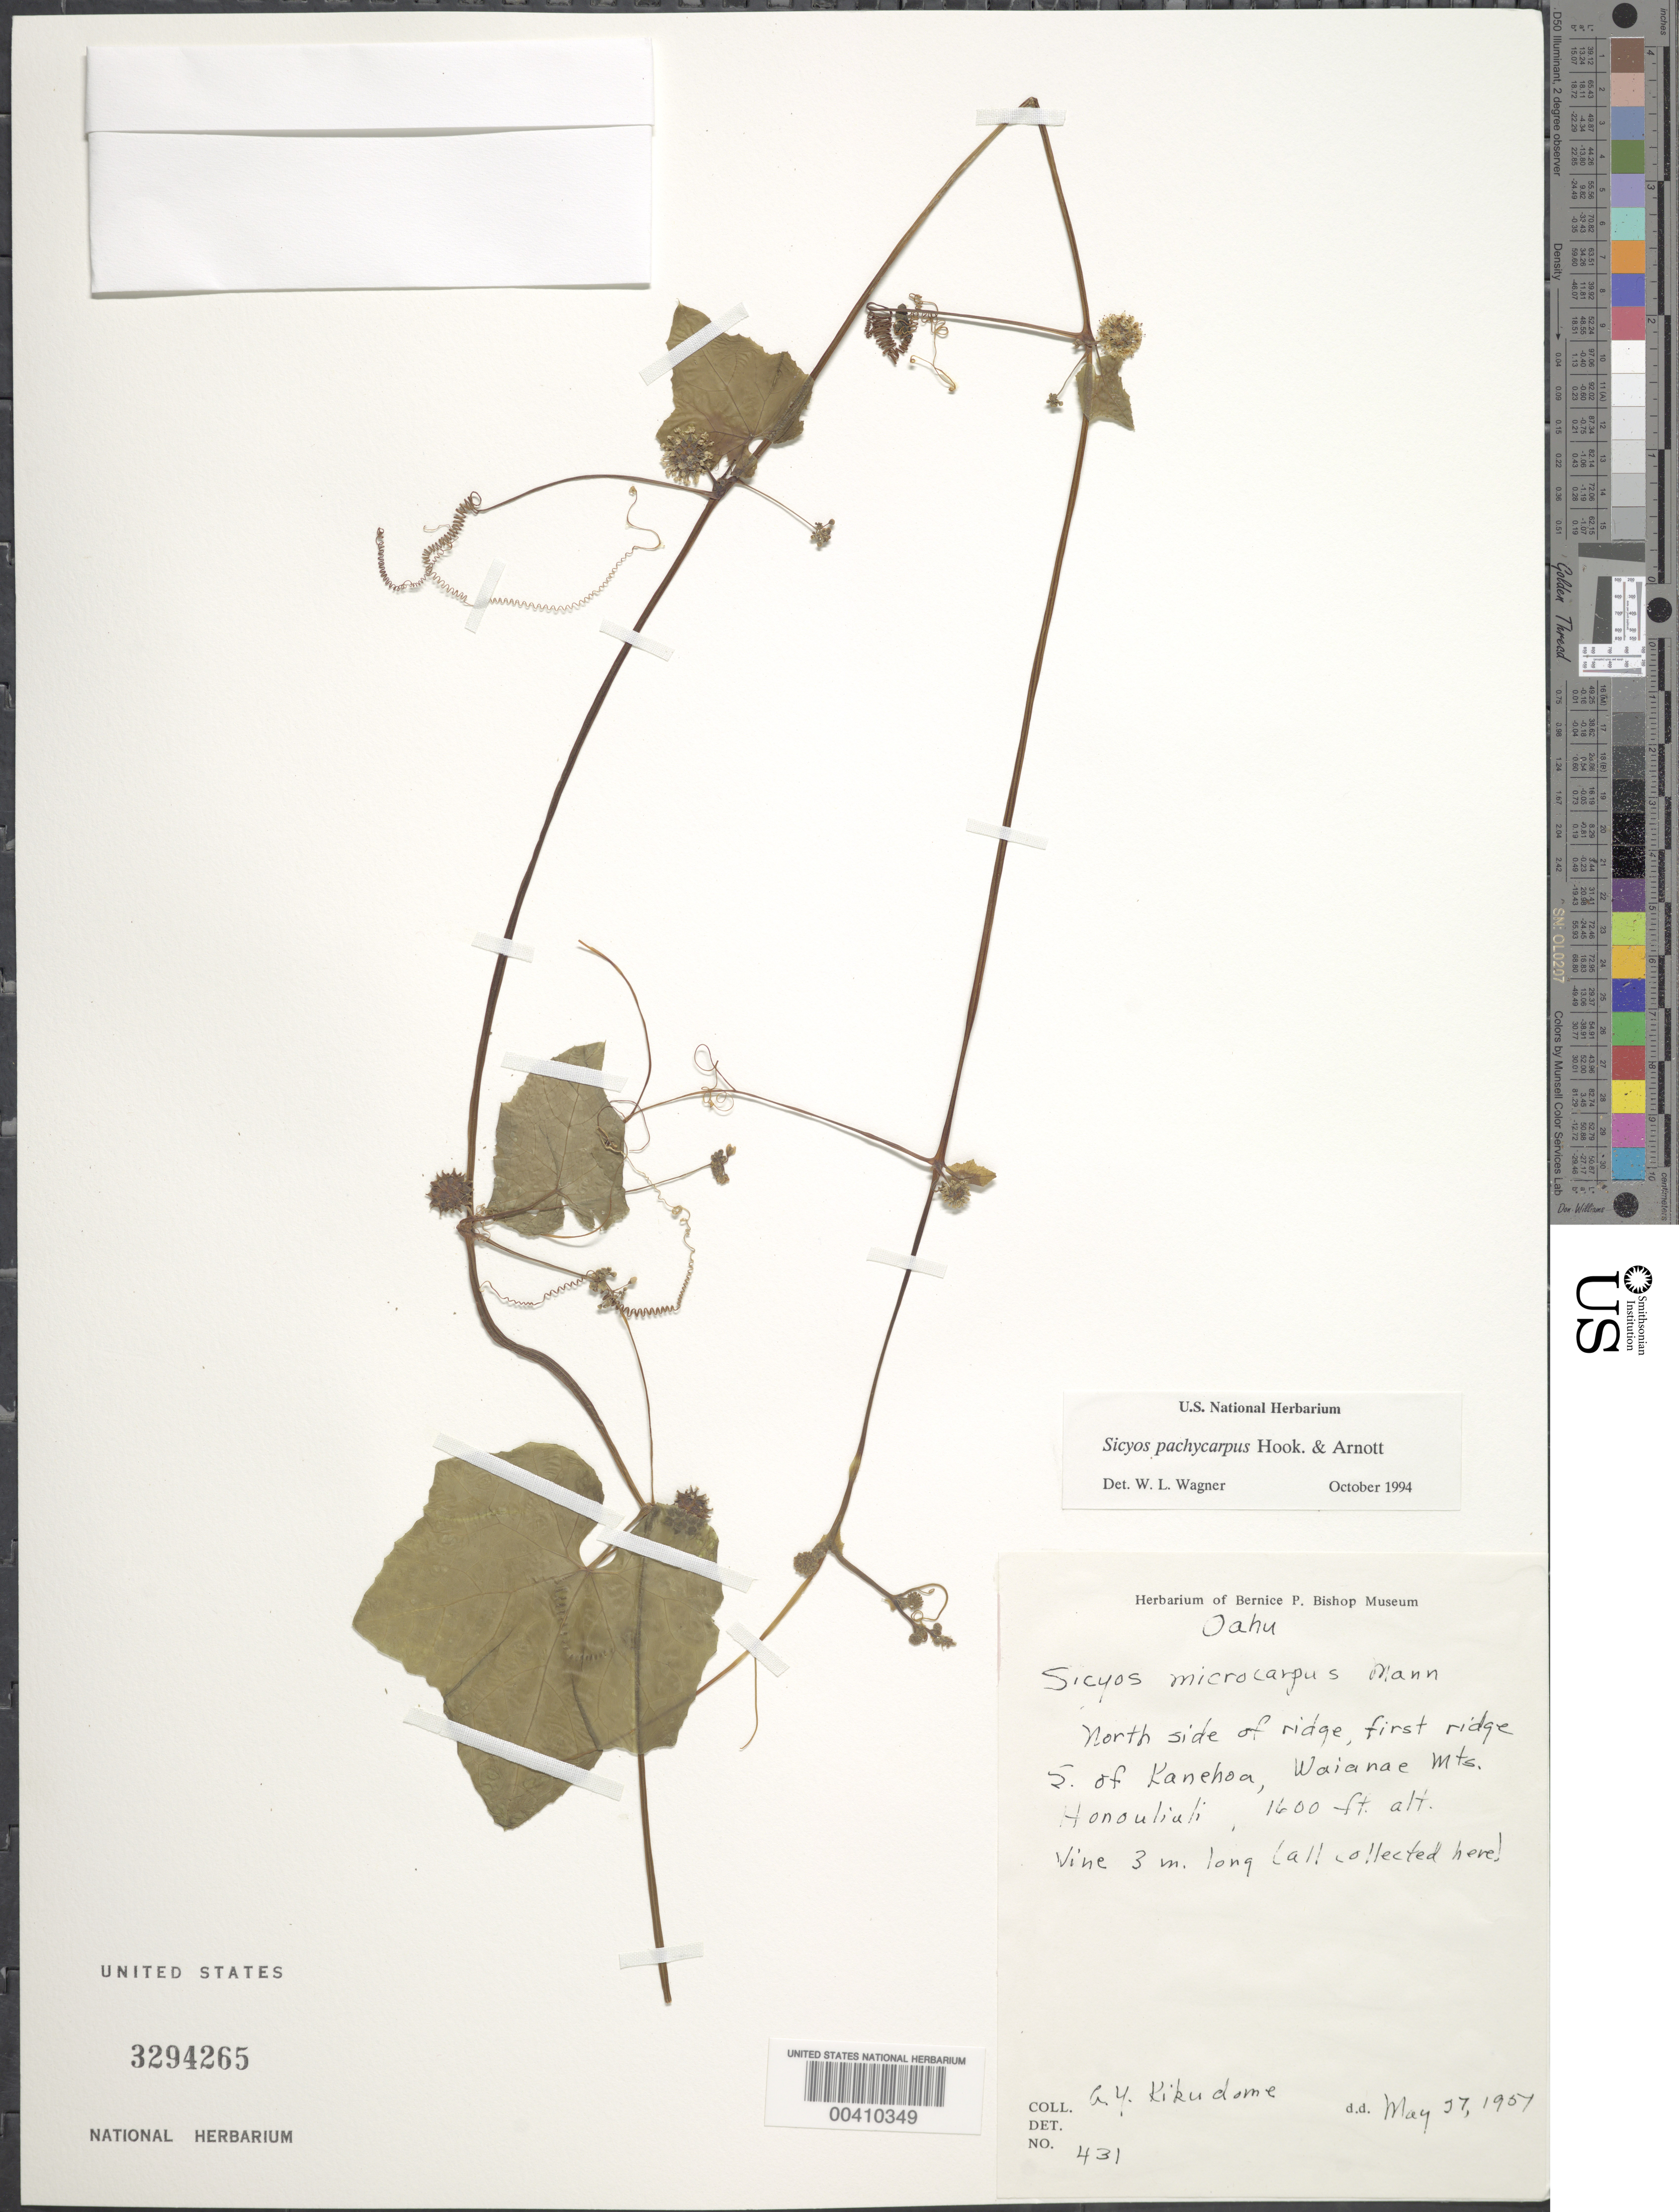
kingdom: Plantae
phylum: Tracheophyta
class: Magnoliopsida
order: Cucurbitales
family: Cucurbitaceae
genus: Sicyos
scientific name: Sicyos pachycarpus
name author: Hook. & Arn.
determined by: Wagner, W. L., (BOT), Smithsonian Institution - National Museum of Natural History (UNITED STATES)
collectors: G. Kikudome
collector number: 431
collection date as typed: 27 May 1951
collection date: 1951-05-27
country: United States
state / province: Hawaii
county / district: Honolulu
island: Oahu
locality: N side of ridge, first ridge S of Kanehoa, Waianae Mts, Honouliuli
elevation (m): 488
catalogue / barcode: US 3294265